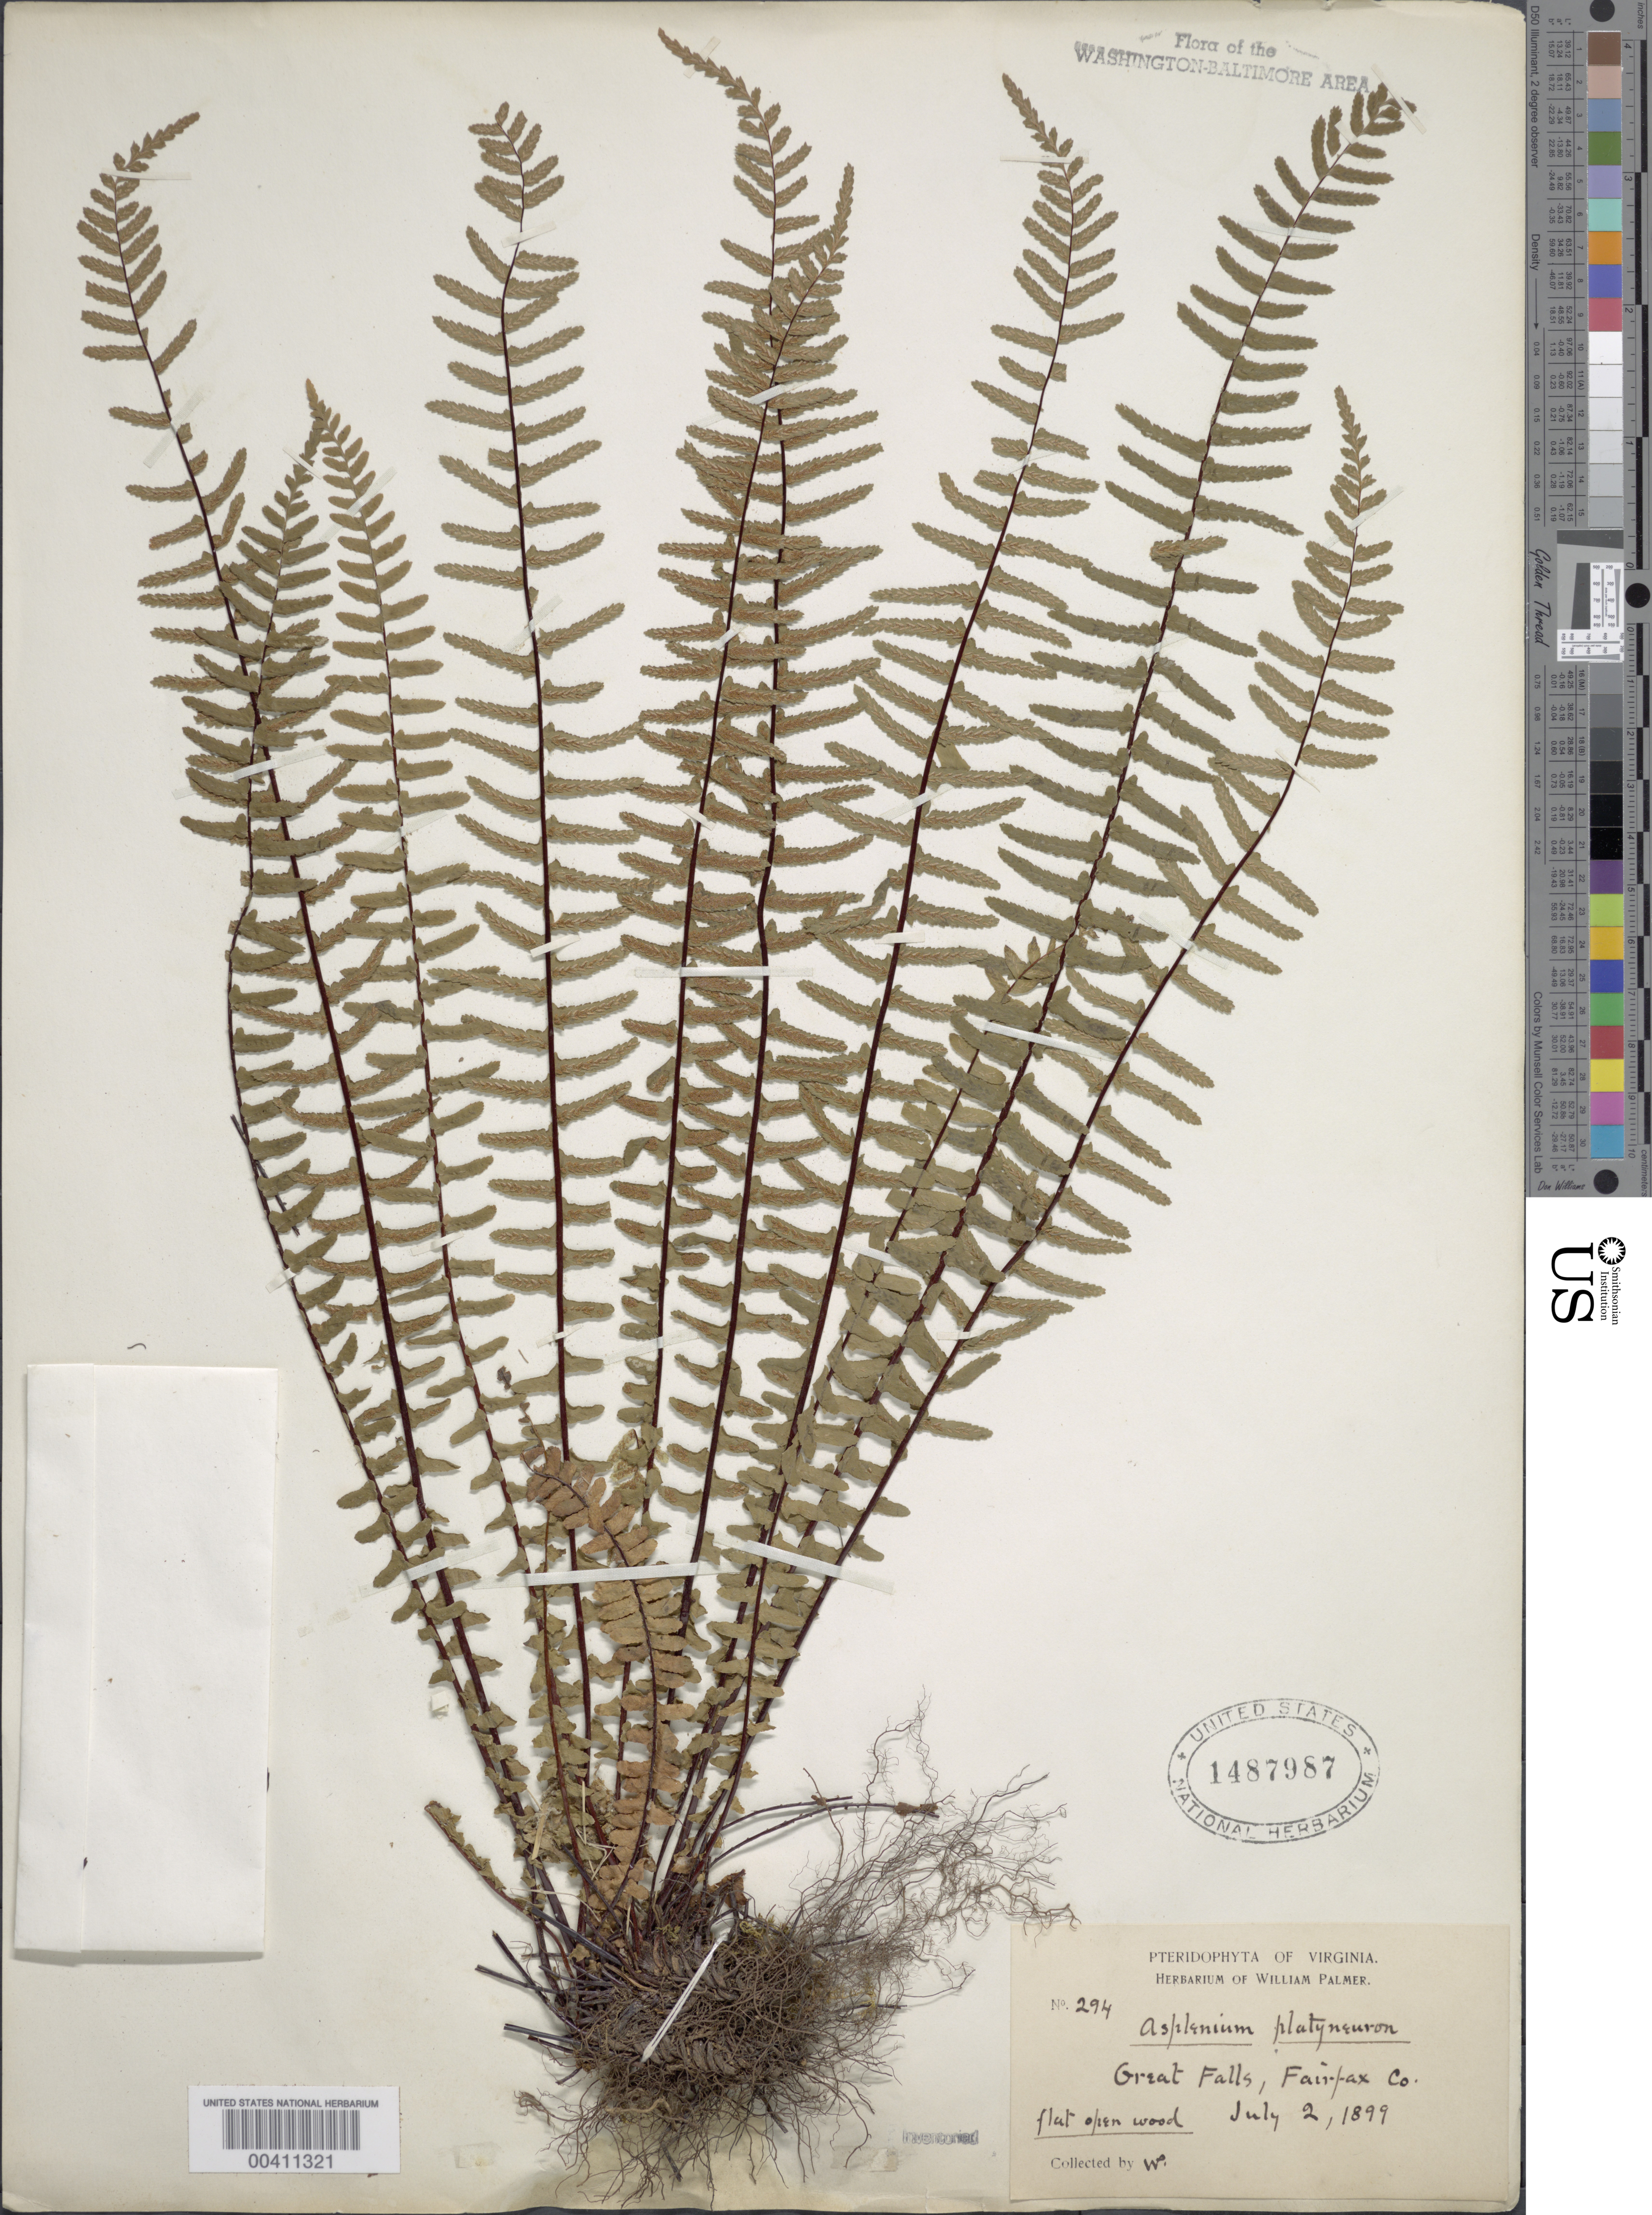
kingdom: Plantae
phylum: Tracheophyta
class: Polypodiopsida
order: Polypodiales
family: Aspleniaceae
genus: Asplenium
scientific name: Asplenium platyneuron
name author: (L.) Britton, Stearns & Poggenb.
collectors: W. Palmer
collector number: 294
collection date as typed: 02 Jul 1899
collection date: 1899-07-02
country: United States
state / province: Virginia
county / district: Fairfax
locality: Great Falls C. & O. Canal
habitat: Flat open wood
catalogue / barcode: US 1487987